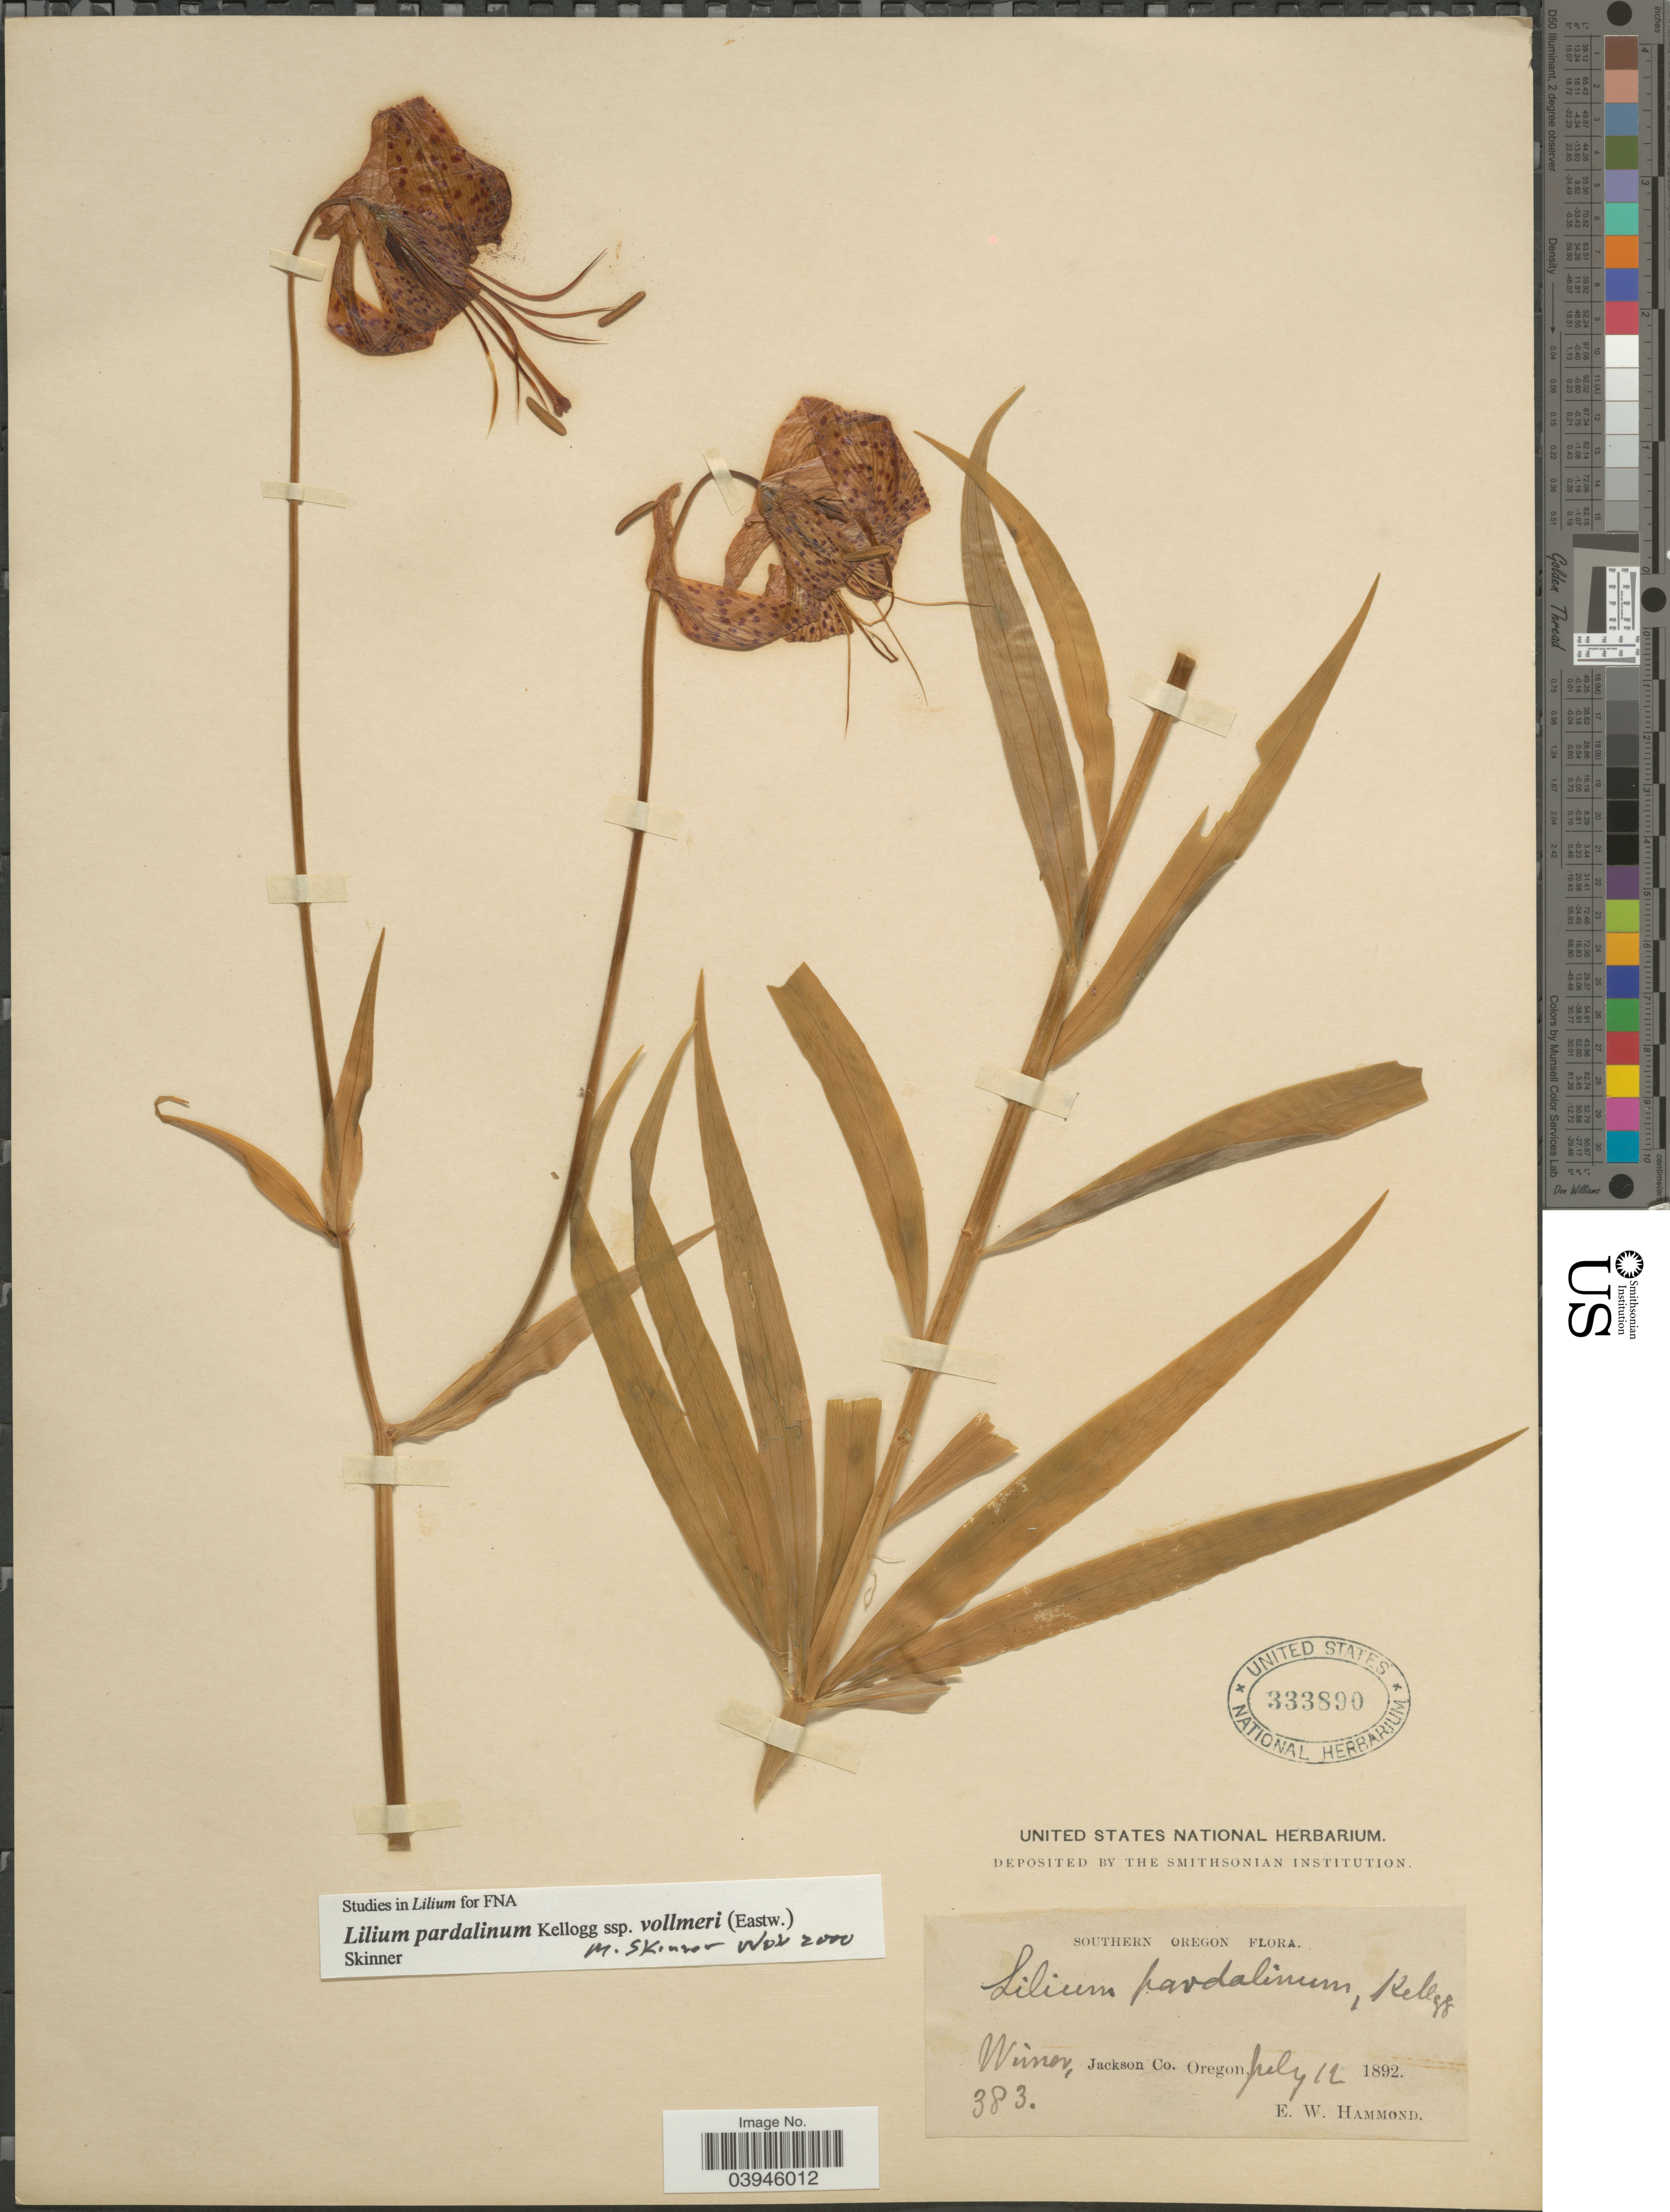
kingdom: Plantae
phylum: Tracheophyta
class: Liliopsida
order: Liliales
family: Liliaceae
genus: Lilium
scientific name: Lilium pardalinum subsp. vollmeri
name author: (Eastw.) M.W. Skinner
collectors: E. Hammond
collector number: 383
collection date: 1892-07-12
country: United States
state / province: Oregon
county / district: Jackson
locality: Southern Oregon. Wimer, Jackson Co.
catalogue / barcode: US 333890